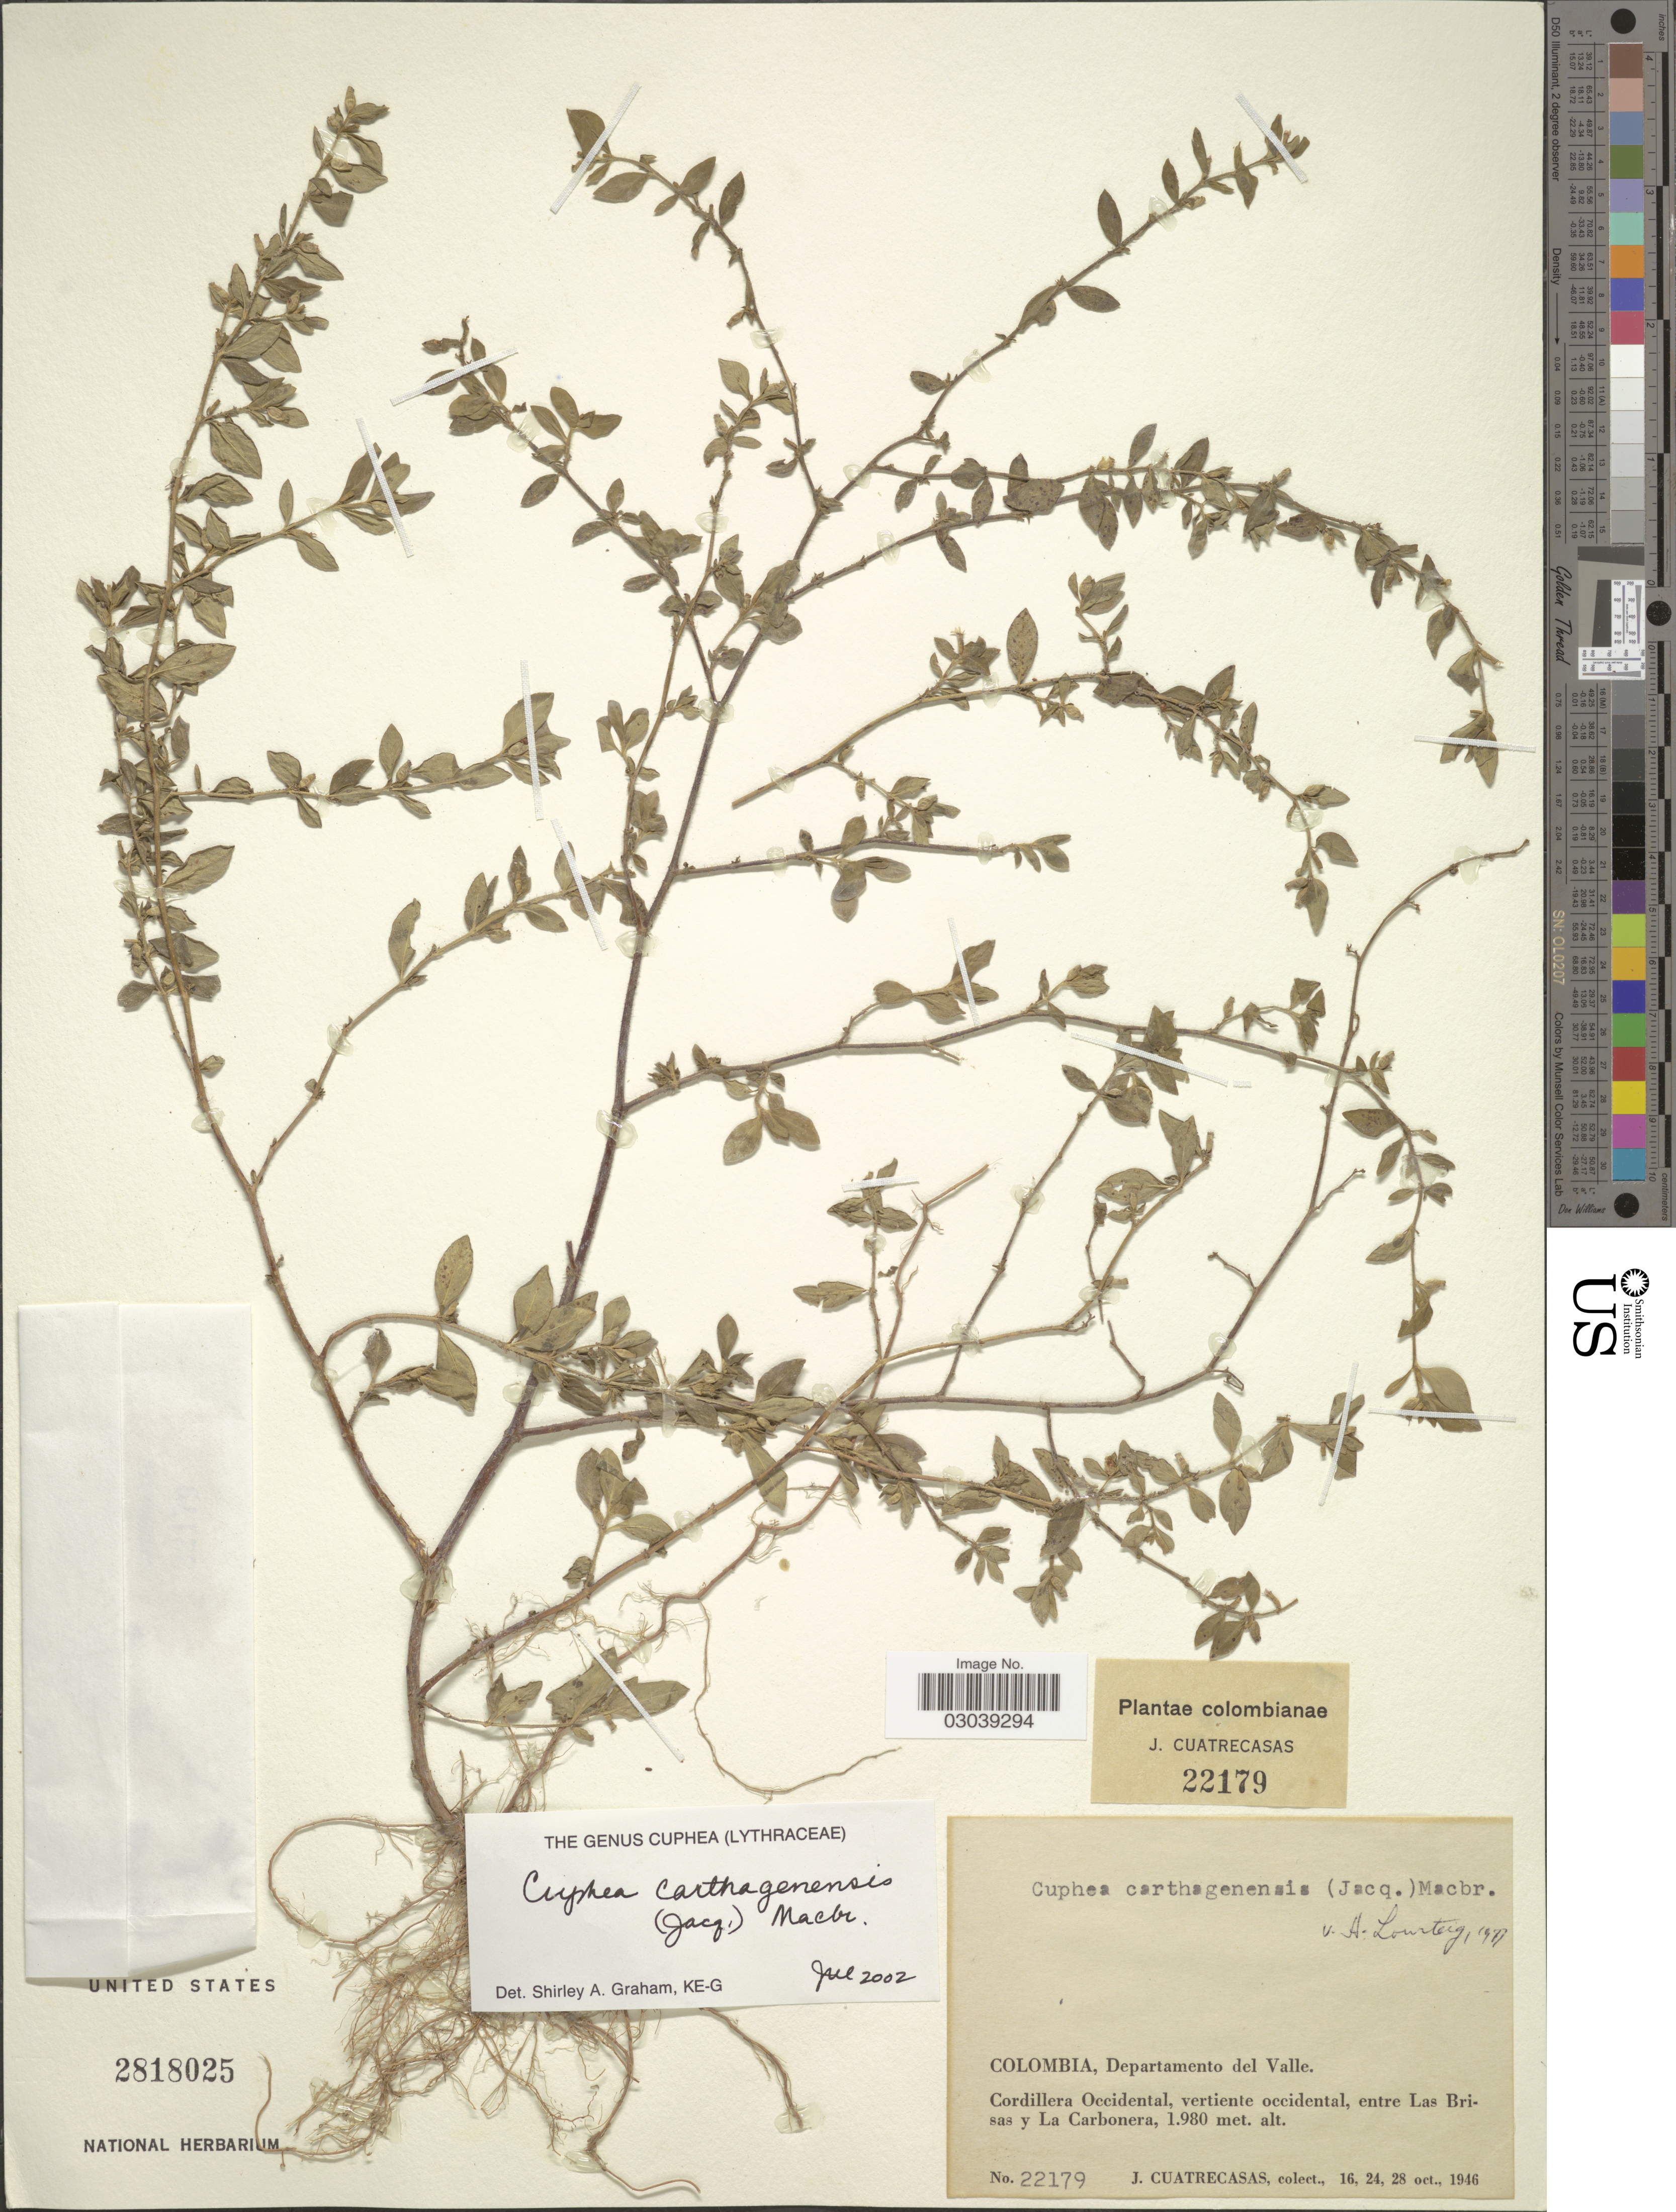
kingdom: Plantae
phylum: Tracheophyta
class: Magnoliopsida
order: Myrtales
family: Lythraceae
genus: Cuphea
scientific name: Cuphea carthagenensis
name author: (Jacq.) J.F. Macbr.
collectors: J. Cuatrecasas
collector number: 22179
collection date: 1946-10-16/1946-10-28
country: Colombia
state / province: Valle del Cauca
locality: Departamento del Valle. Cordillera Occidental, vertiente occidental, entre Las Brisas y La Carbonera.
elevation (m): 1980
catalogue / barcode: US 2818025